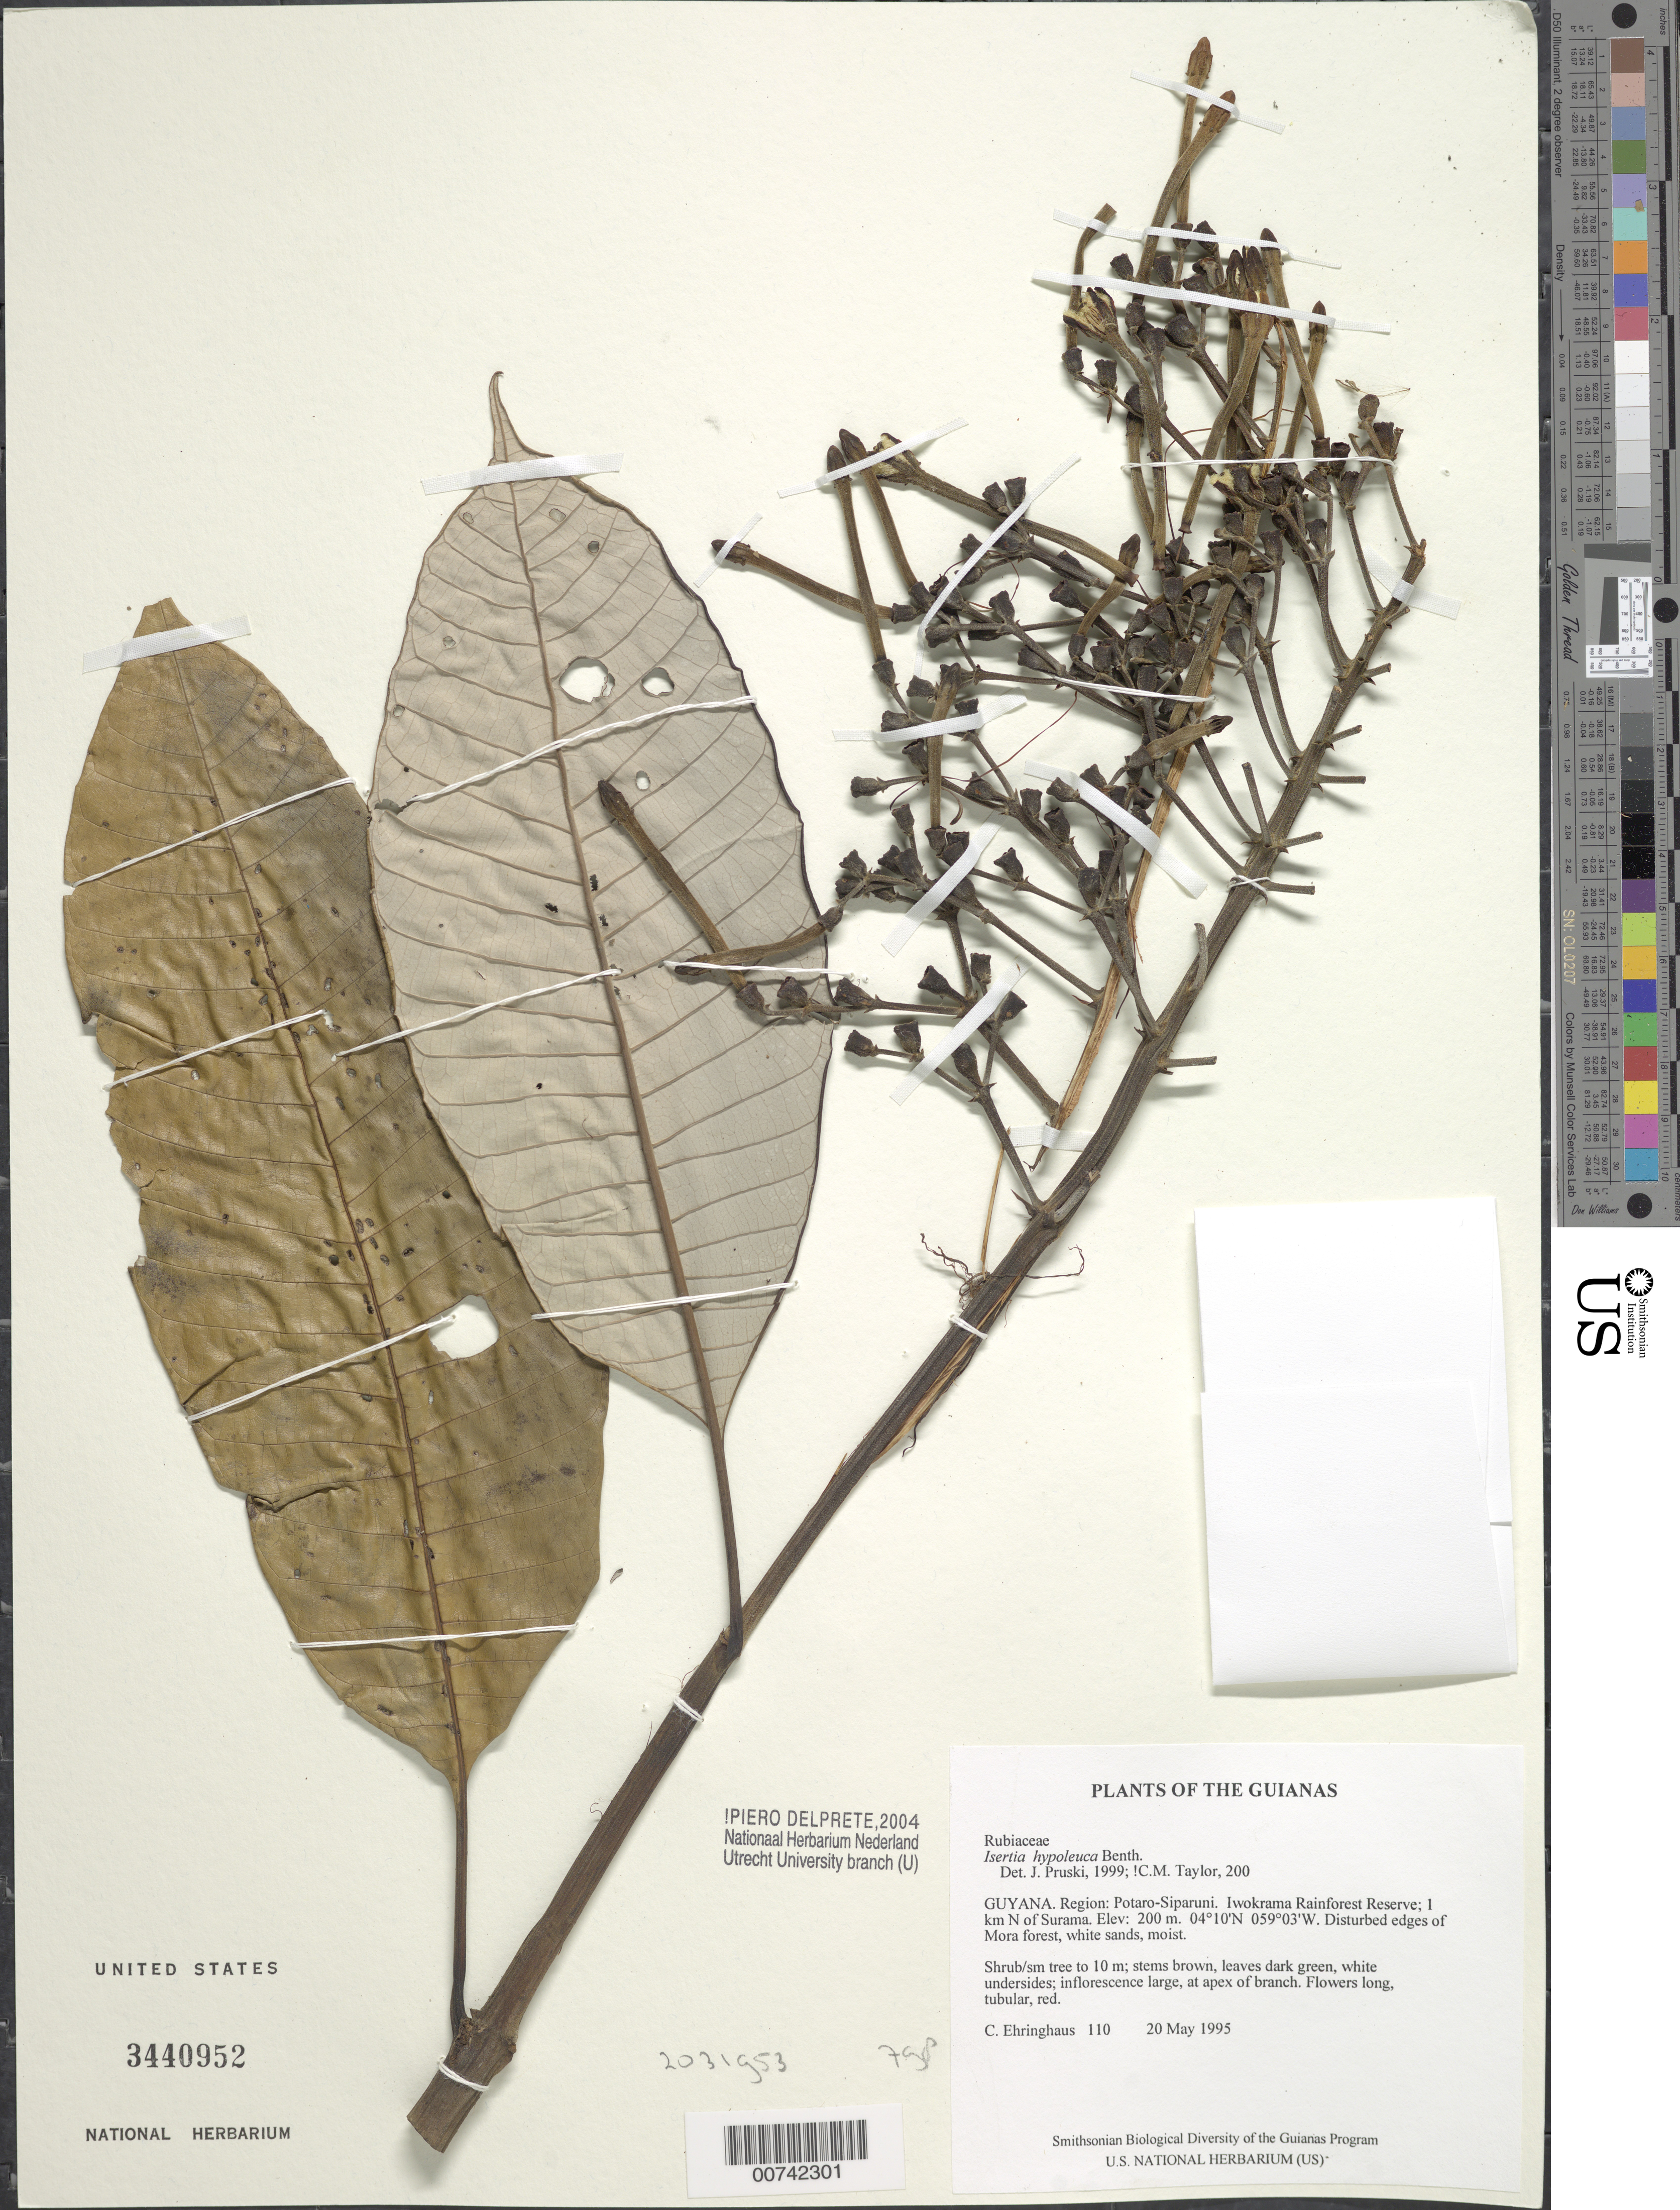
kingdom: Plantae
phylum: Tracheophyta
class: Magnoliopsida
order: Gentianales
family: Rubiaceae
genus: Isertia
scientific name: Isertia hypoleuca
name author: Benth.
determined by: Taylor, Charlotte M.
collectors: C. Ehringhaus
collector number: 110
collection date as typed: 20 May 1995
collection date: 1995-05-20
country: Guyana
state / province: Potaro-Siparuni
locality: Iwokrama Rainforest Reserve; 1 km N of Surama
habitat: Disturbed edges of Mora forest, white sands, moist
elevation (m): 200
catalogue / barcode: US 3440952